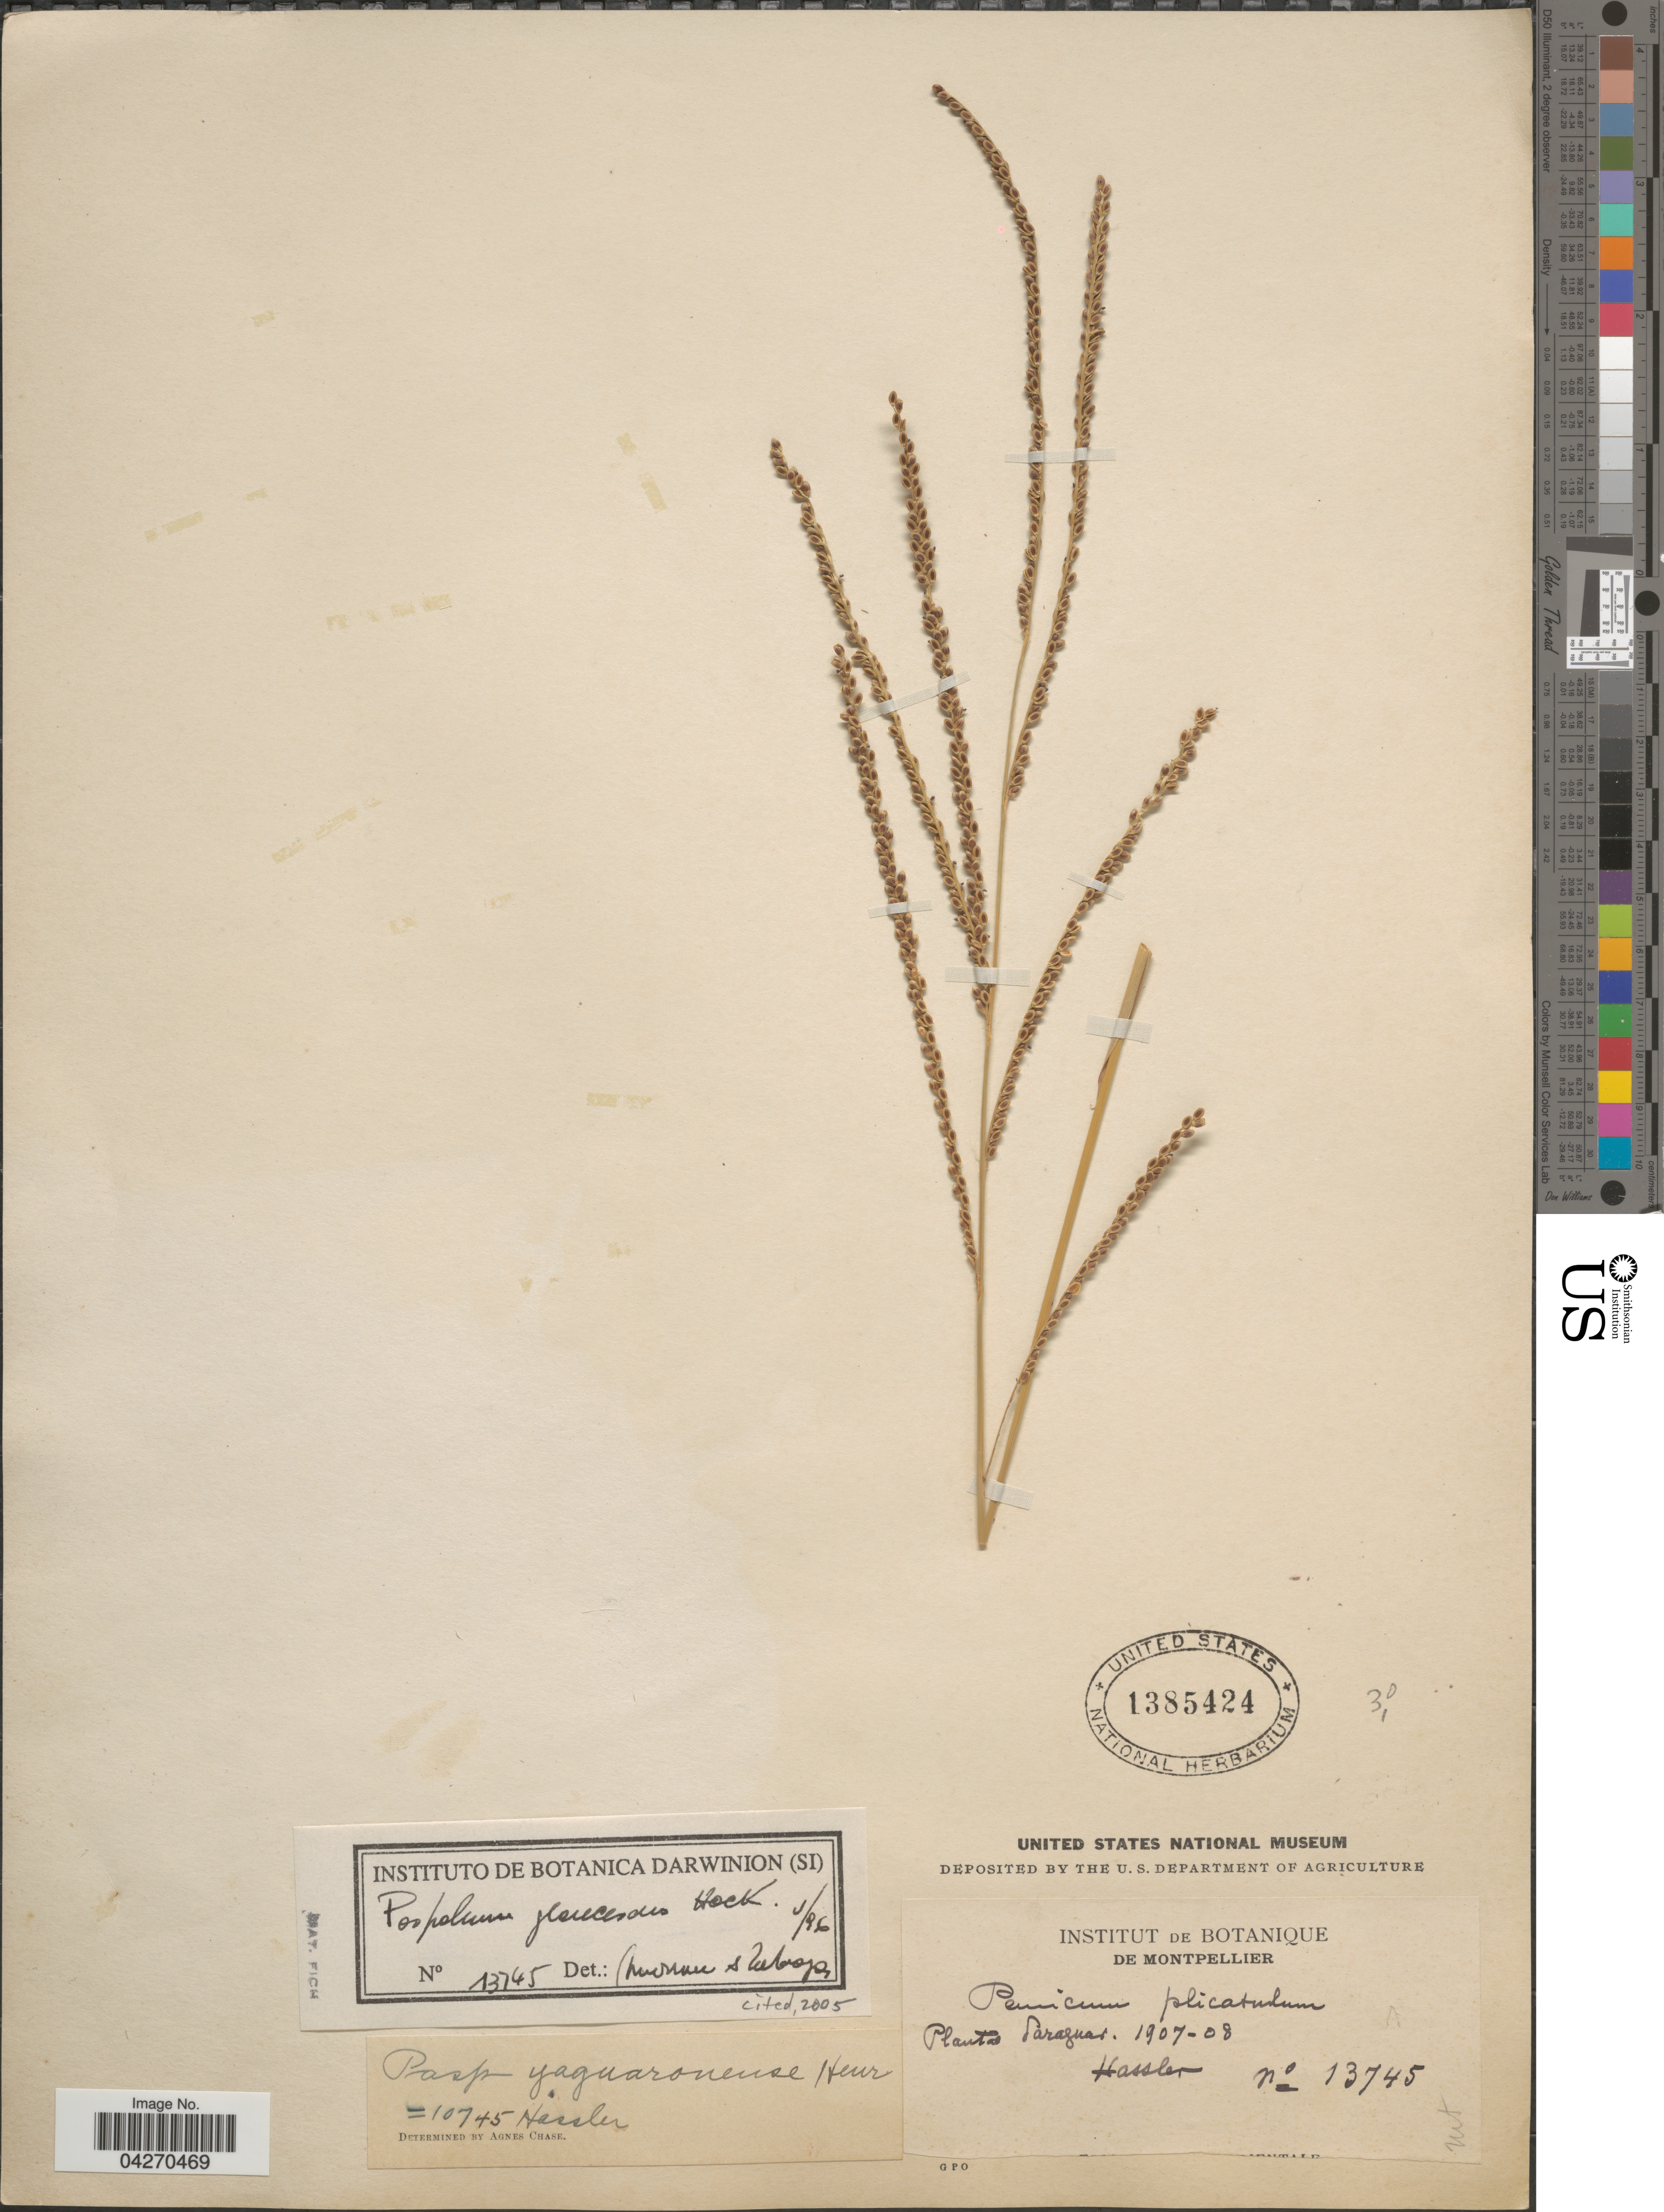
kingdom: Plantae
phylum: Tracheophyta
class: Liliopsida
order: Poales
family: Poaceae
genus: Paspalum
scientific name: Paspalum glaucescens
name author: Hack.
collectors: Hassler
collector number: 13745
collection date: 1907/1908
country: Paraguay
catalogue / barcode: US 1385424